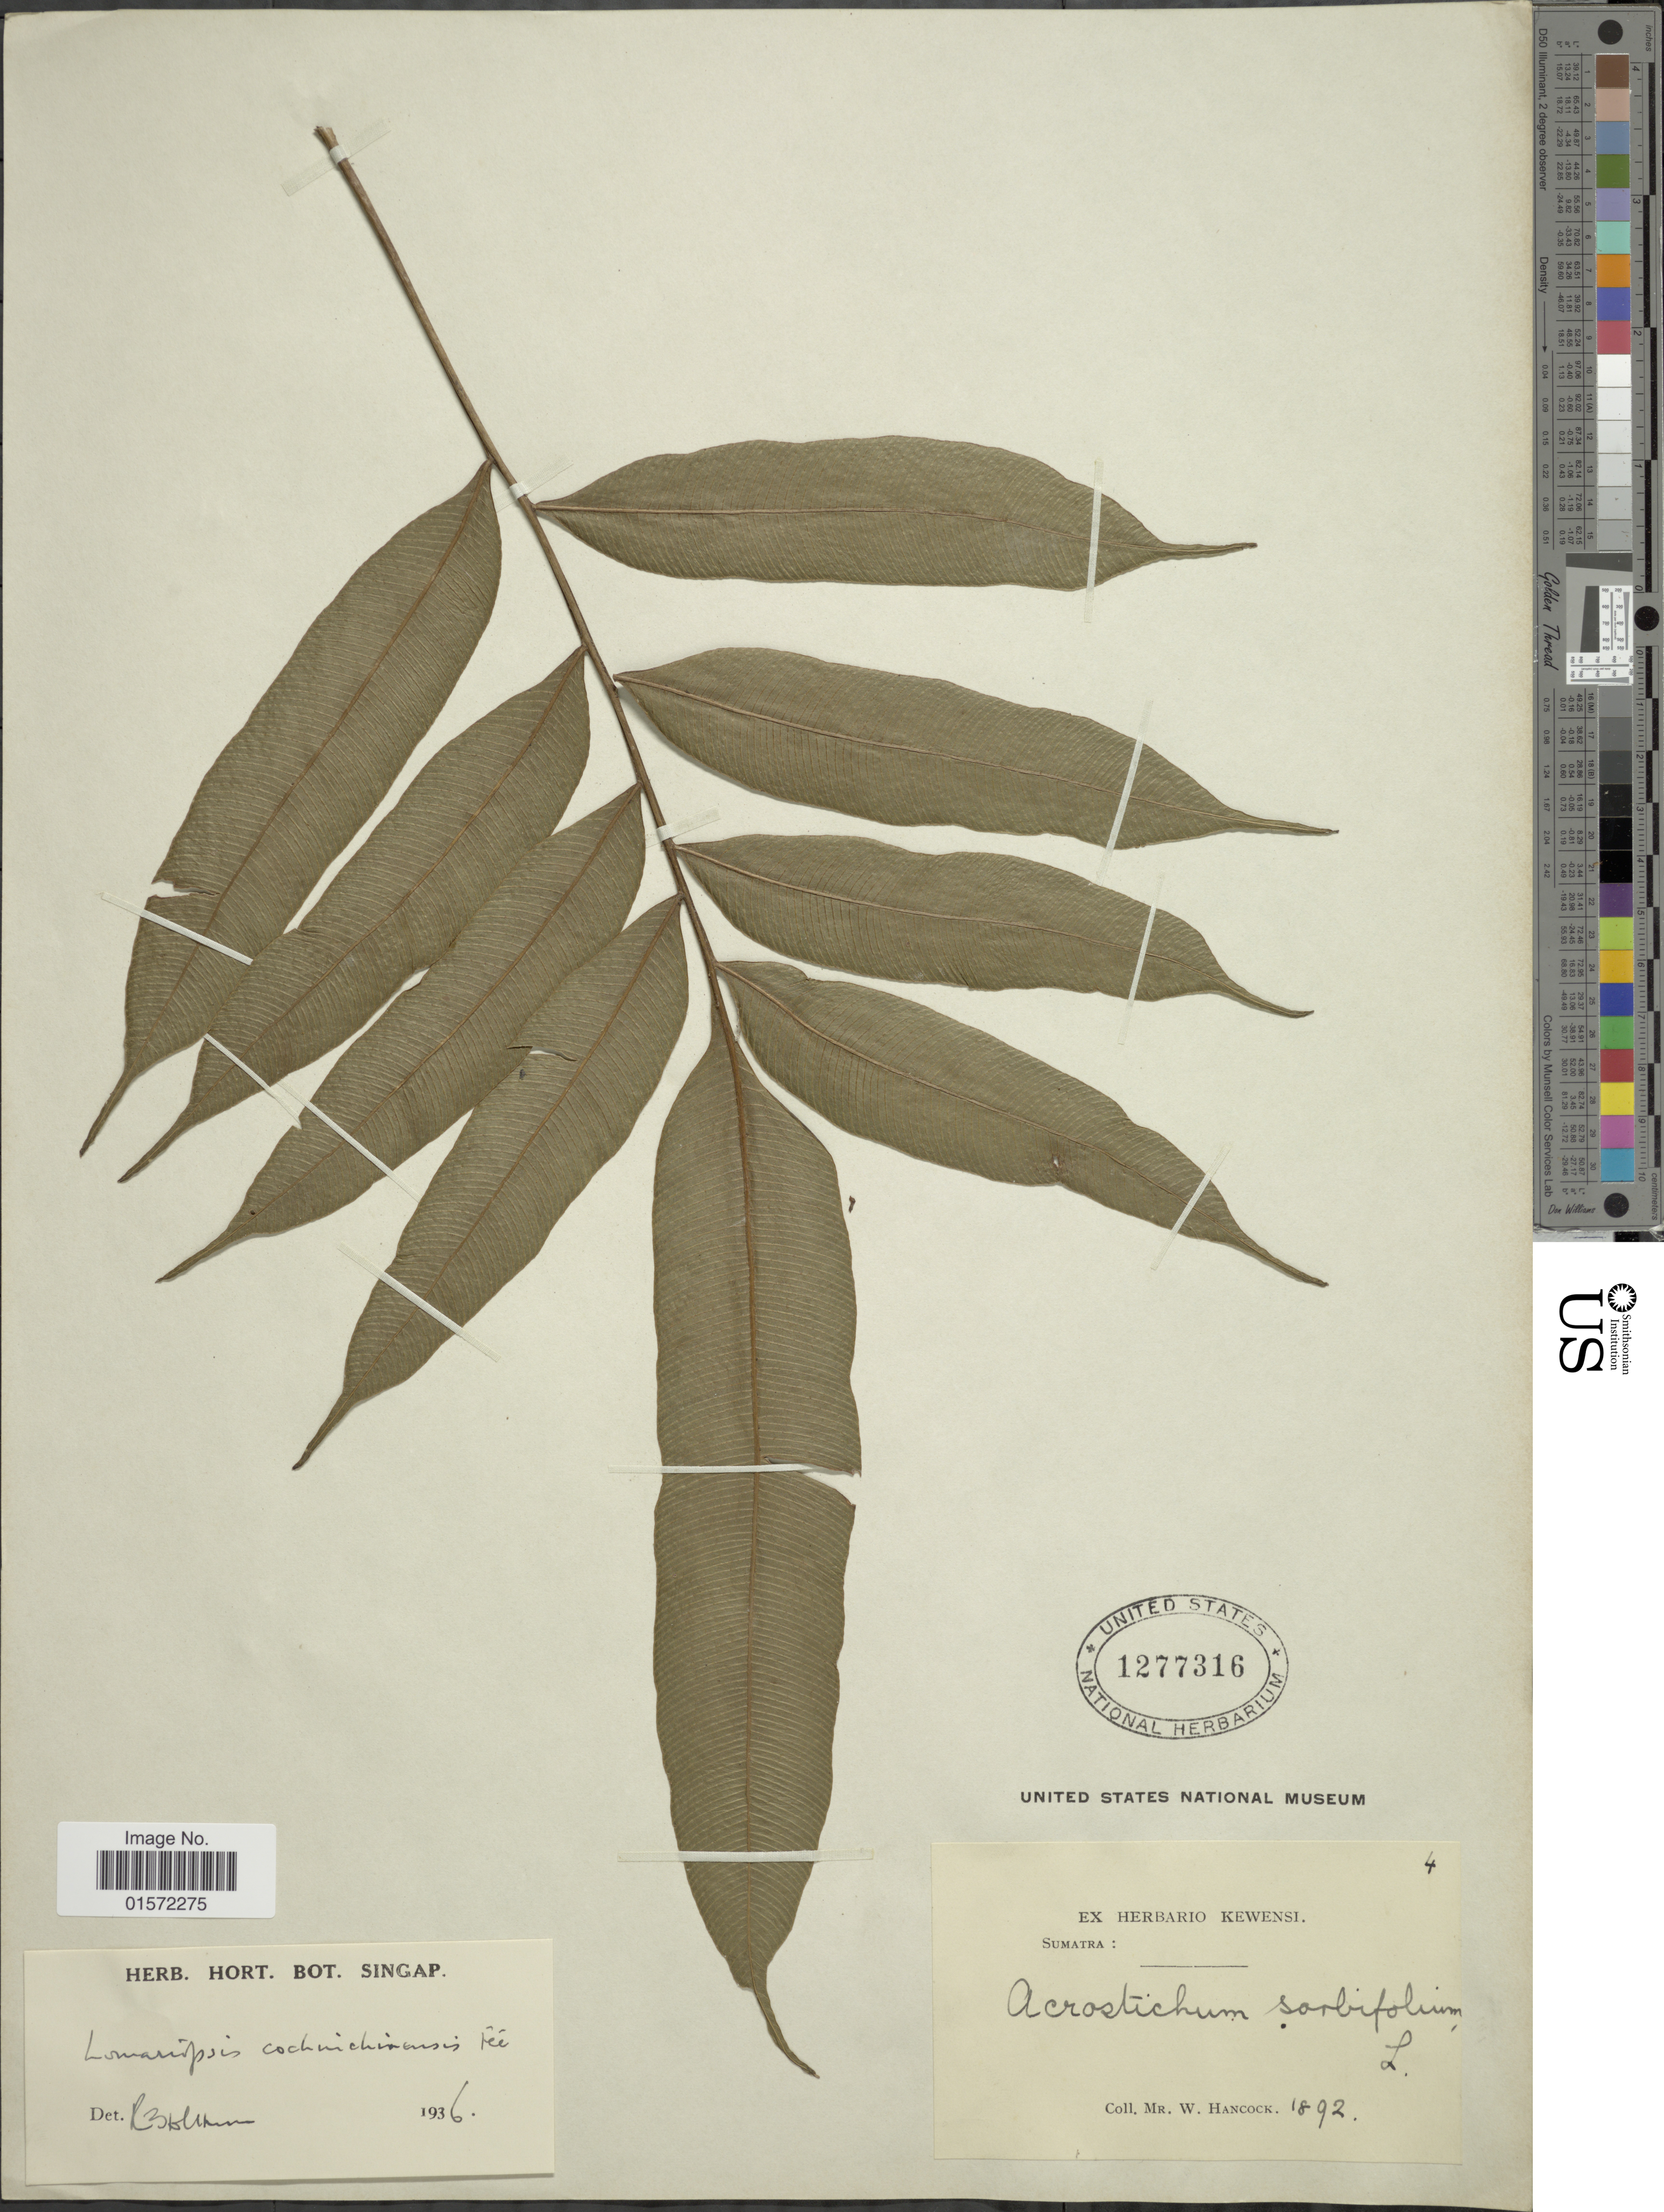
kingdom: Plantae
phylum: Tracheophyta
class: Polypodiopsida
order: Polypodiales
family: Lomariopsidaceae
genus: Lomariopsis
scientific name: Lomariopsis cochinchinensis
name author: Fée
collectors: W. Hancock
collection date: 1892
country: Indonesia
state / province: Sumatra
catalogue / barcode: US 1277316